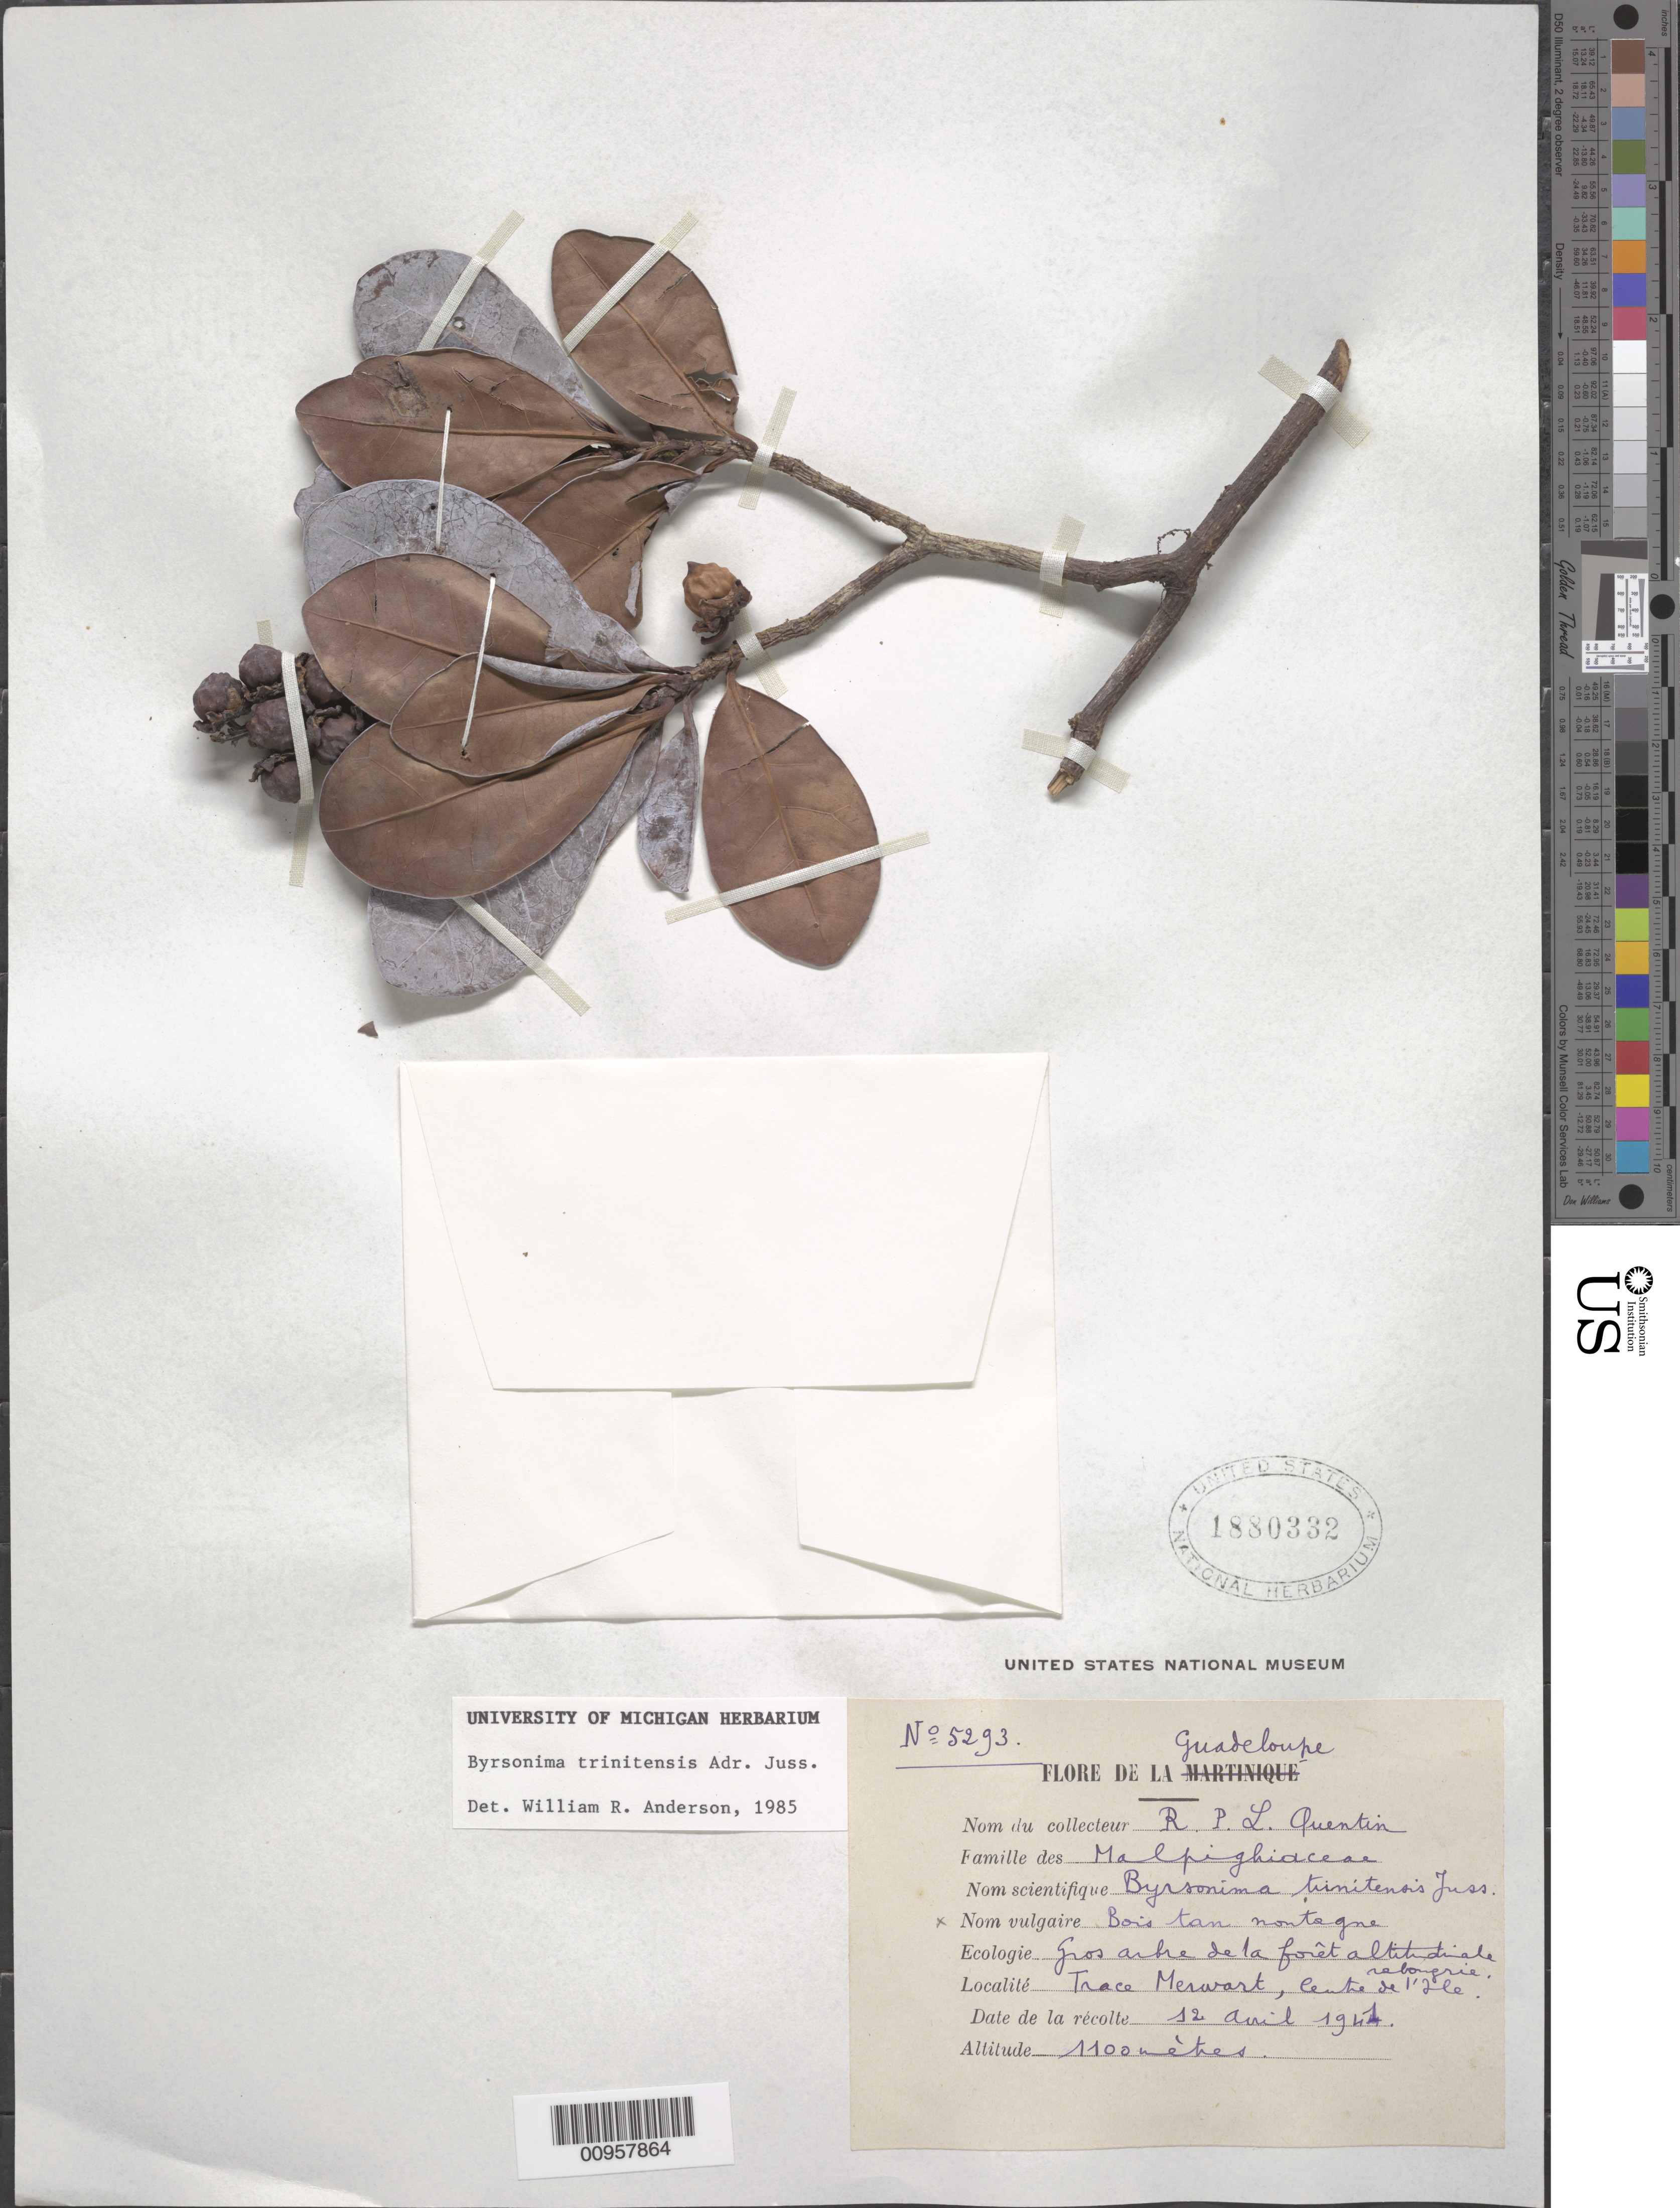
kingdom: Plantae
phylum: Tracheophyta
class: Magnoliopsida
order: Malpighiales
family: Malpighiaceae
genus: Byrsonima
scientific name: Byrsonima trinitensis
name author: A. Juss.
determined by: Anderson, W. R., (MICH), University of Michigan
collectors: R. Quentin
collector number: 5293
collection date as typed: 12 Apr 1941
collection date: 1941-04-12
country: Guadeloupe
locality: Trace Merwart, Centre de l'Ile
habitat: De la forêt "altitidiale rabourgrie"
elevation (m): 1100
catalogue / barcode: US 1880332